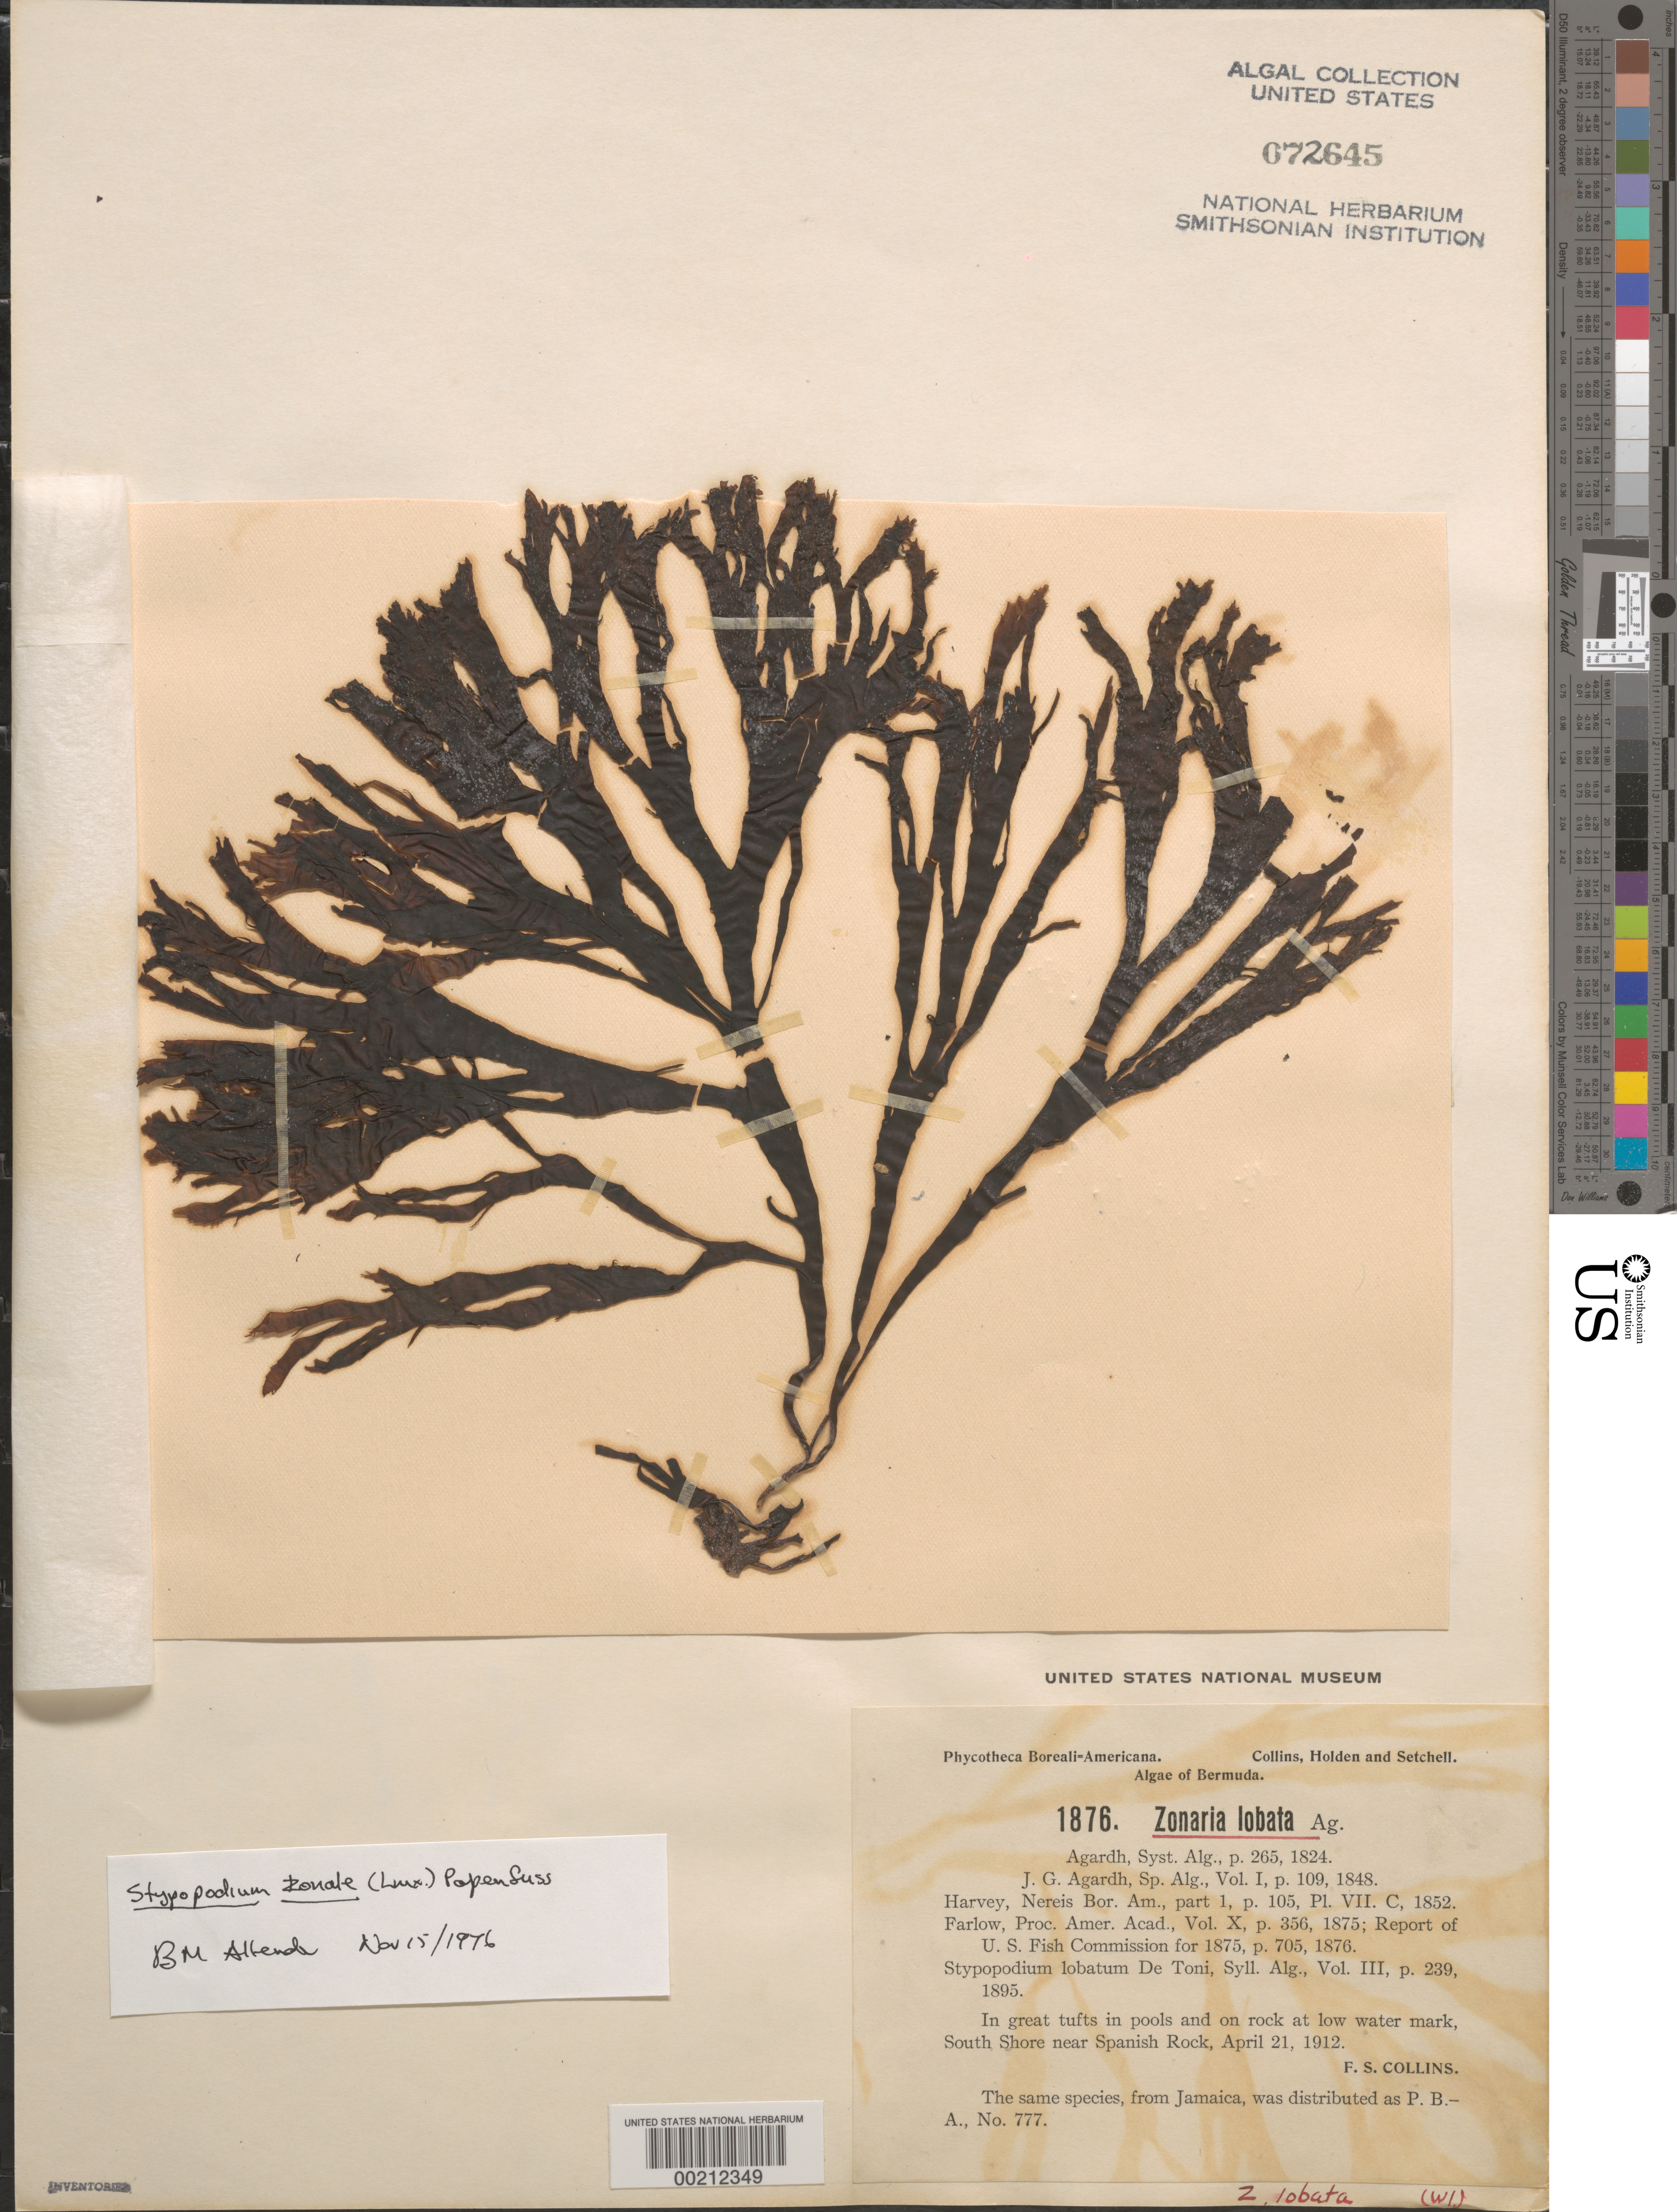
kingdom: Chromista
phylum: Ochrophyta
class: Phaeophyceae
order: Dictyotales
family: Dictyotaceae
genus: Stypopodium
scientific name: Stypopodium zonale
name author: (J.V.Lamouroux) Papenf.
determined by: Allender, B. M.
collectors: F. Collins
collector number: PB-A 1876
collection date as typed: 21 Apr 1912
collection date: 1912-04-21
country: Bermuda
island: Bermuda Island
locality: South shore near Spanish Rock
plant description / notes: Collins, Holden & Setchell, Phycotheca Boreali-Americana, as Zonaria lobata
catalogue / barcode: US 72645